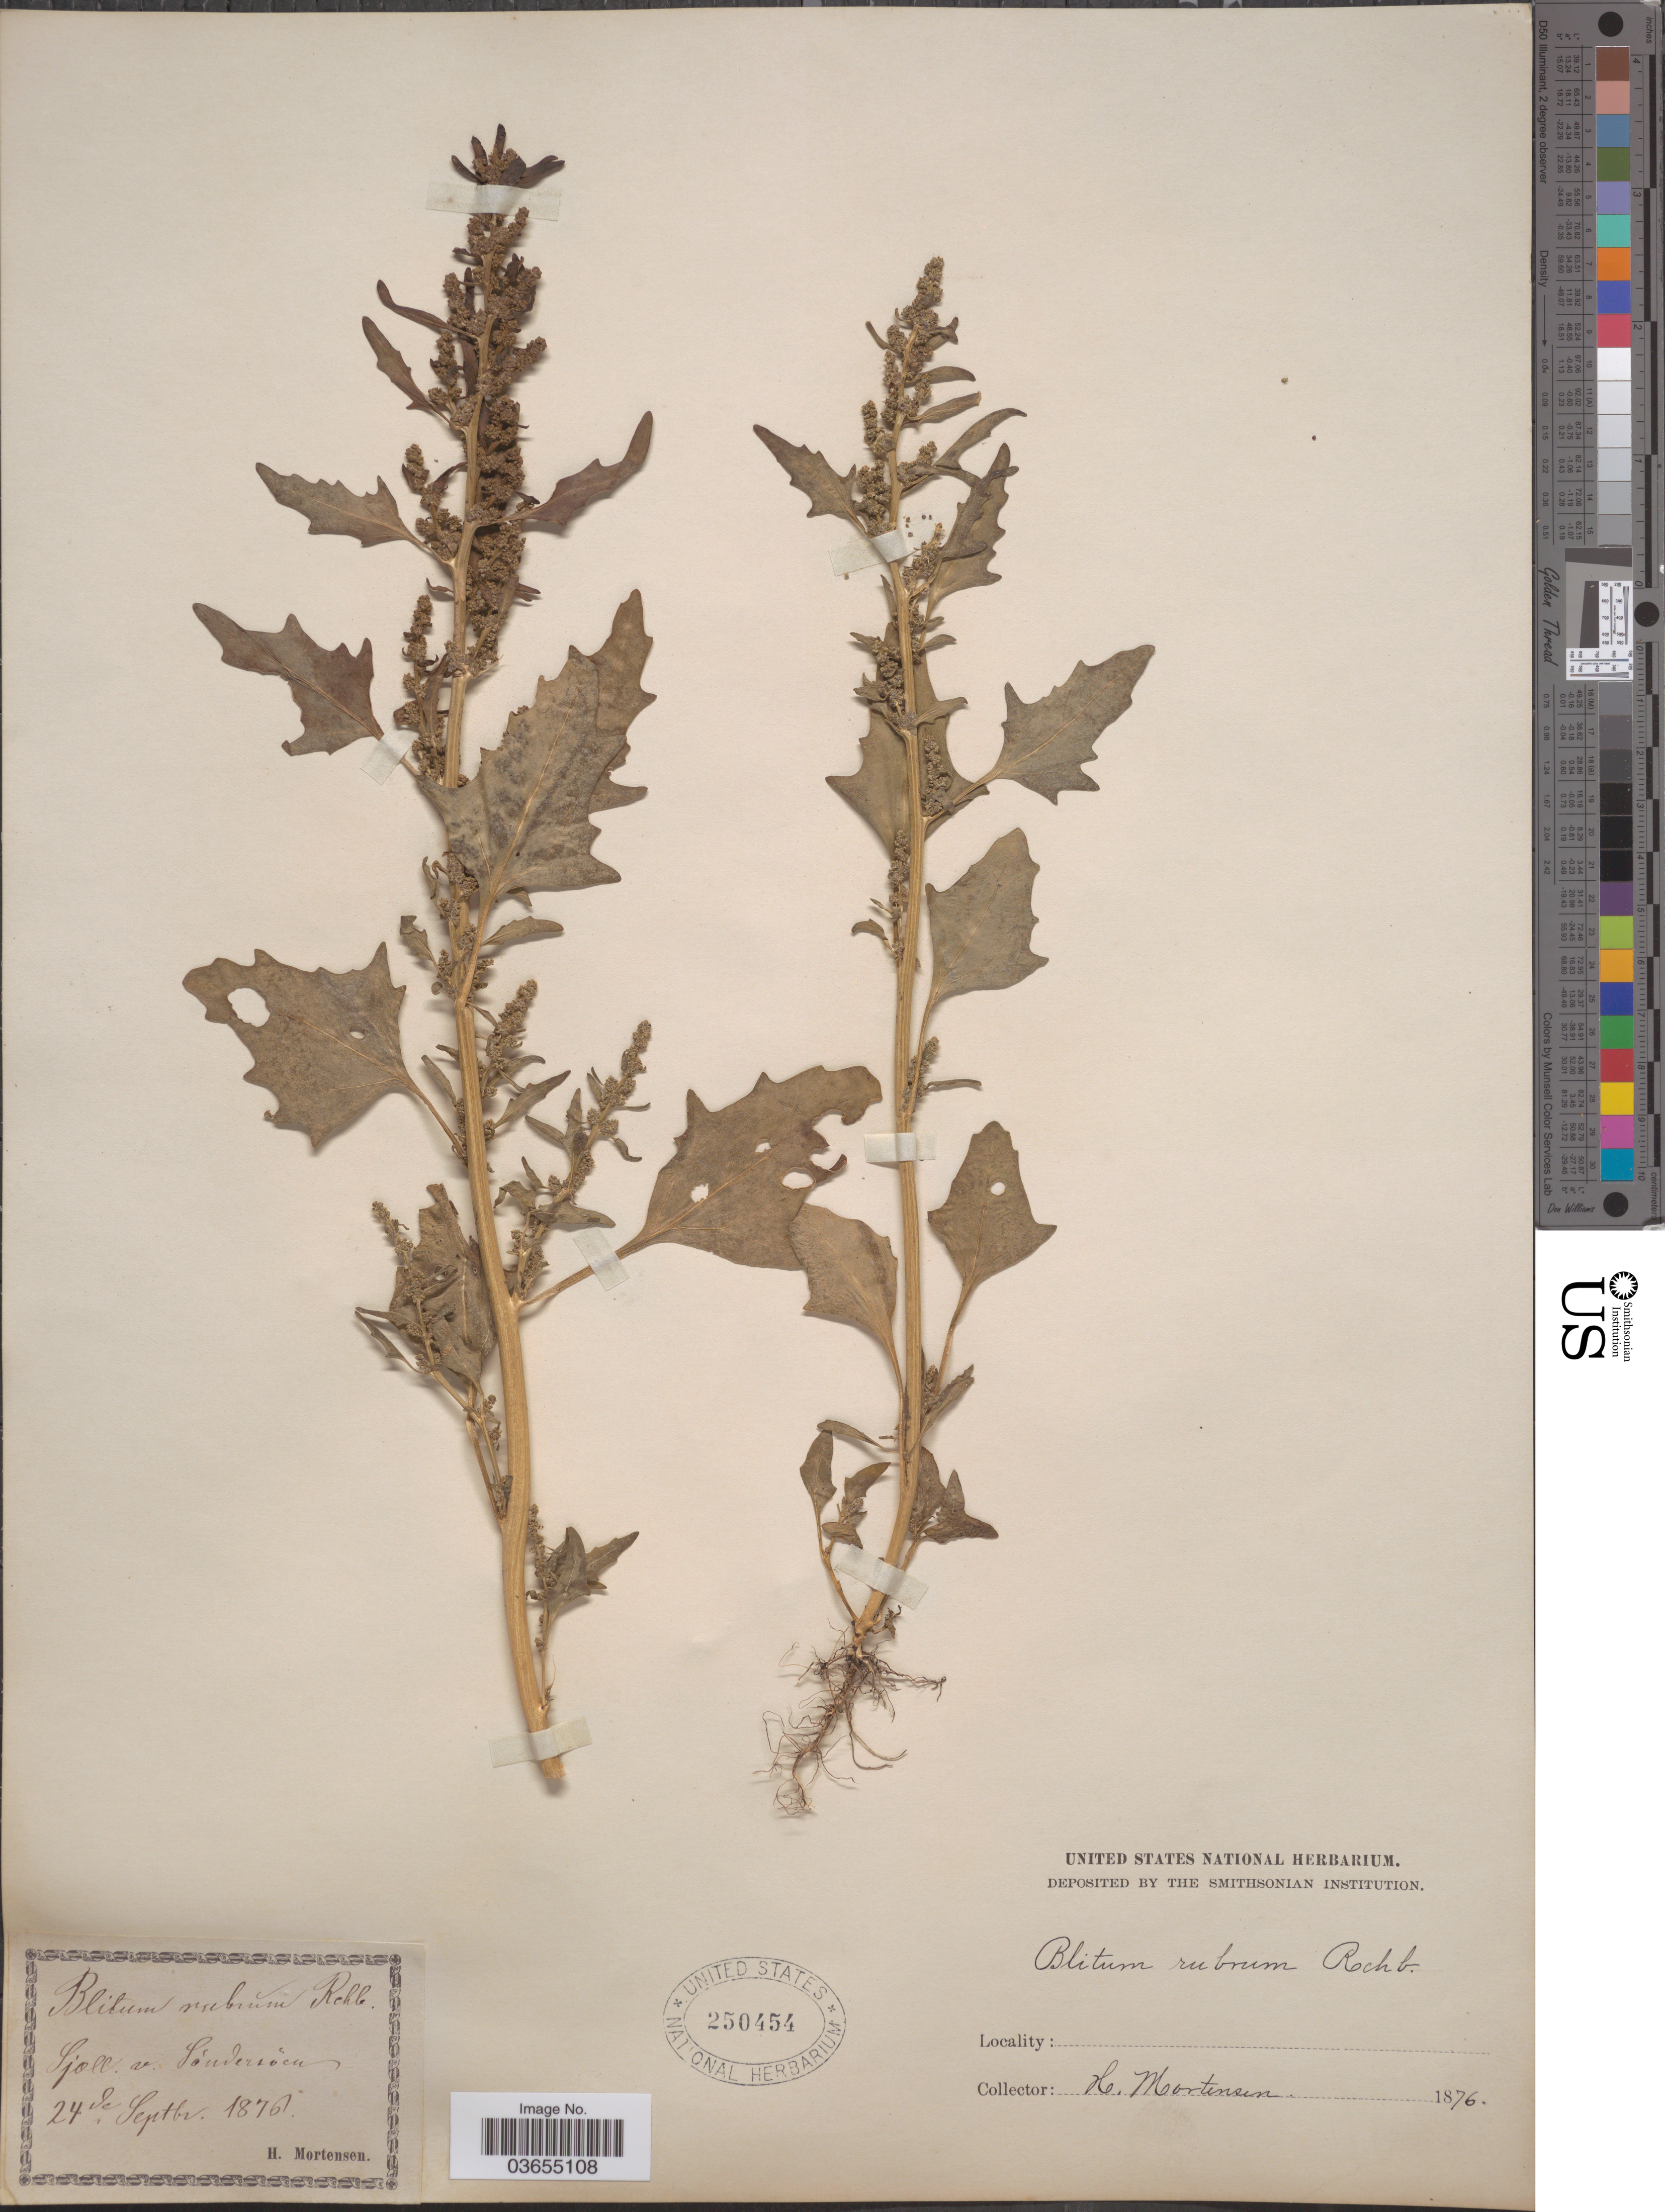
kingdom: Plantae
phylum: Tracheophyta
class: Magnoliopsida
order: Caryophyllales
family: Amaranthaceae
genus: Chenopodium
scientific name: Chenopodium rubrum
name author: L.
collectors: H. Mortensen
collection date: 1876-09-24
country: Sweden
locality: Sjall. v. Sónderasen.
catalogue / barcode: US 250454